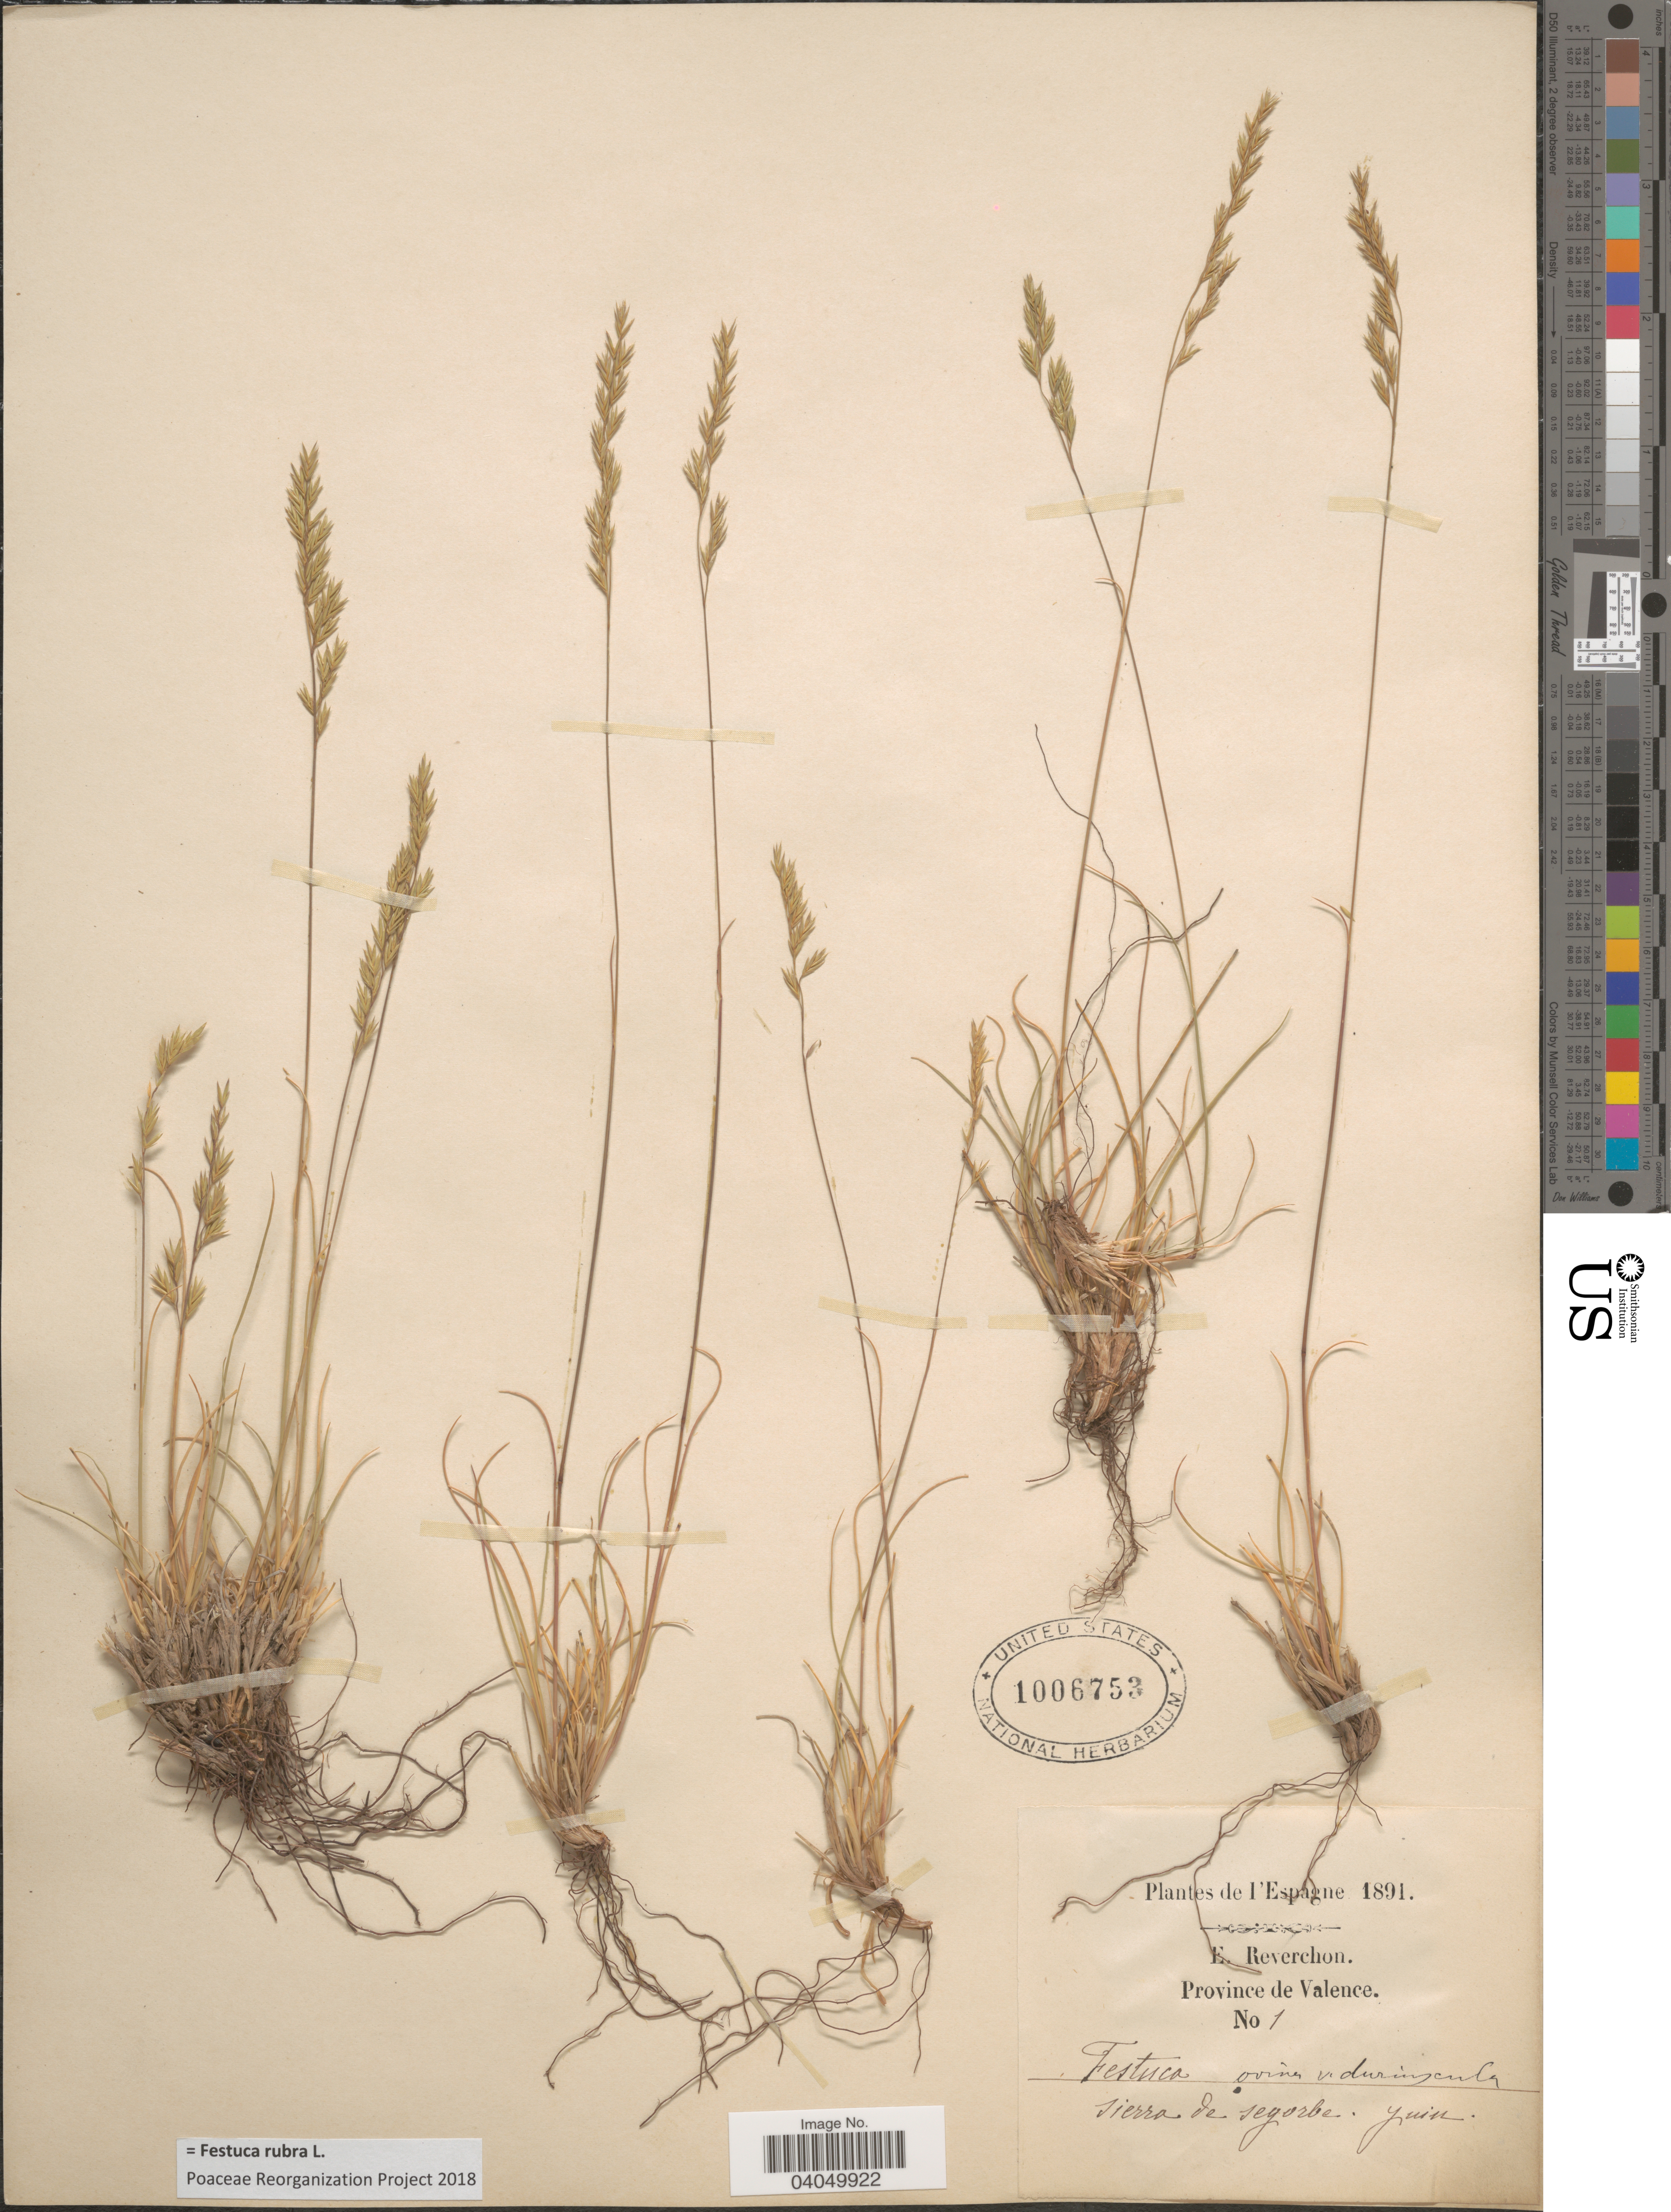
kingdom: Plantae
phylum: Tracheophyta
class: Liliopsida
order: Poales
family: Poaceae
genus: Festuca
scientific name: Festuca rubra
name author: L.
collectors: E. Reverchon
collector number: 1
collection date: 1891-06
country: Spain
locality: L'Espagne. Province de Valence. Sierra de segorbe.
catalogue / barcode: US 1006753